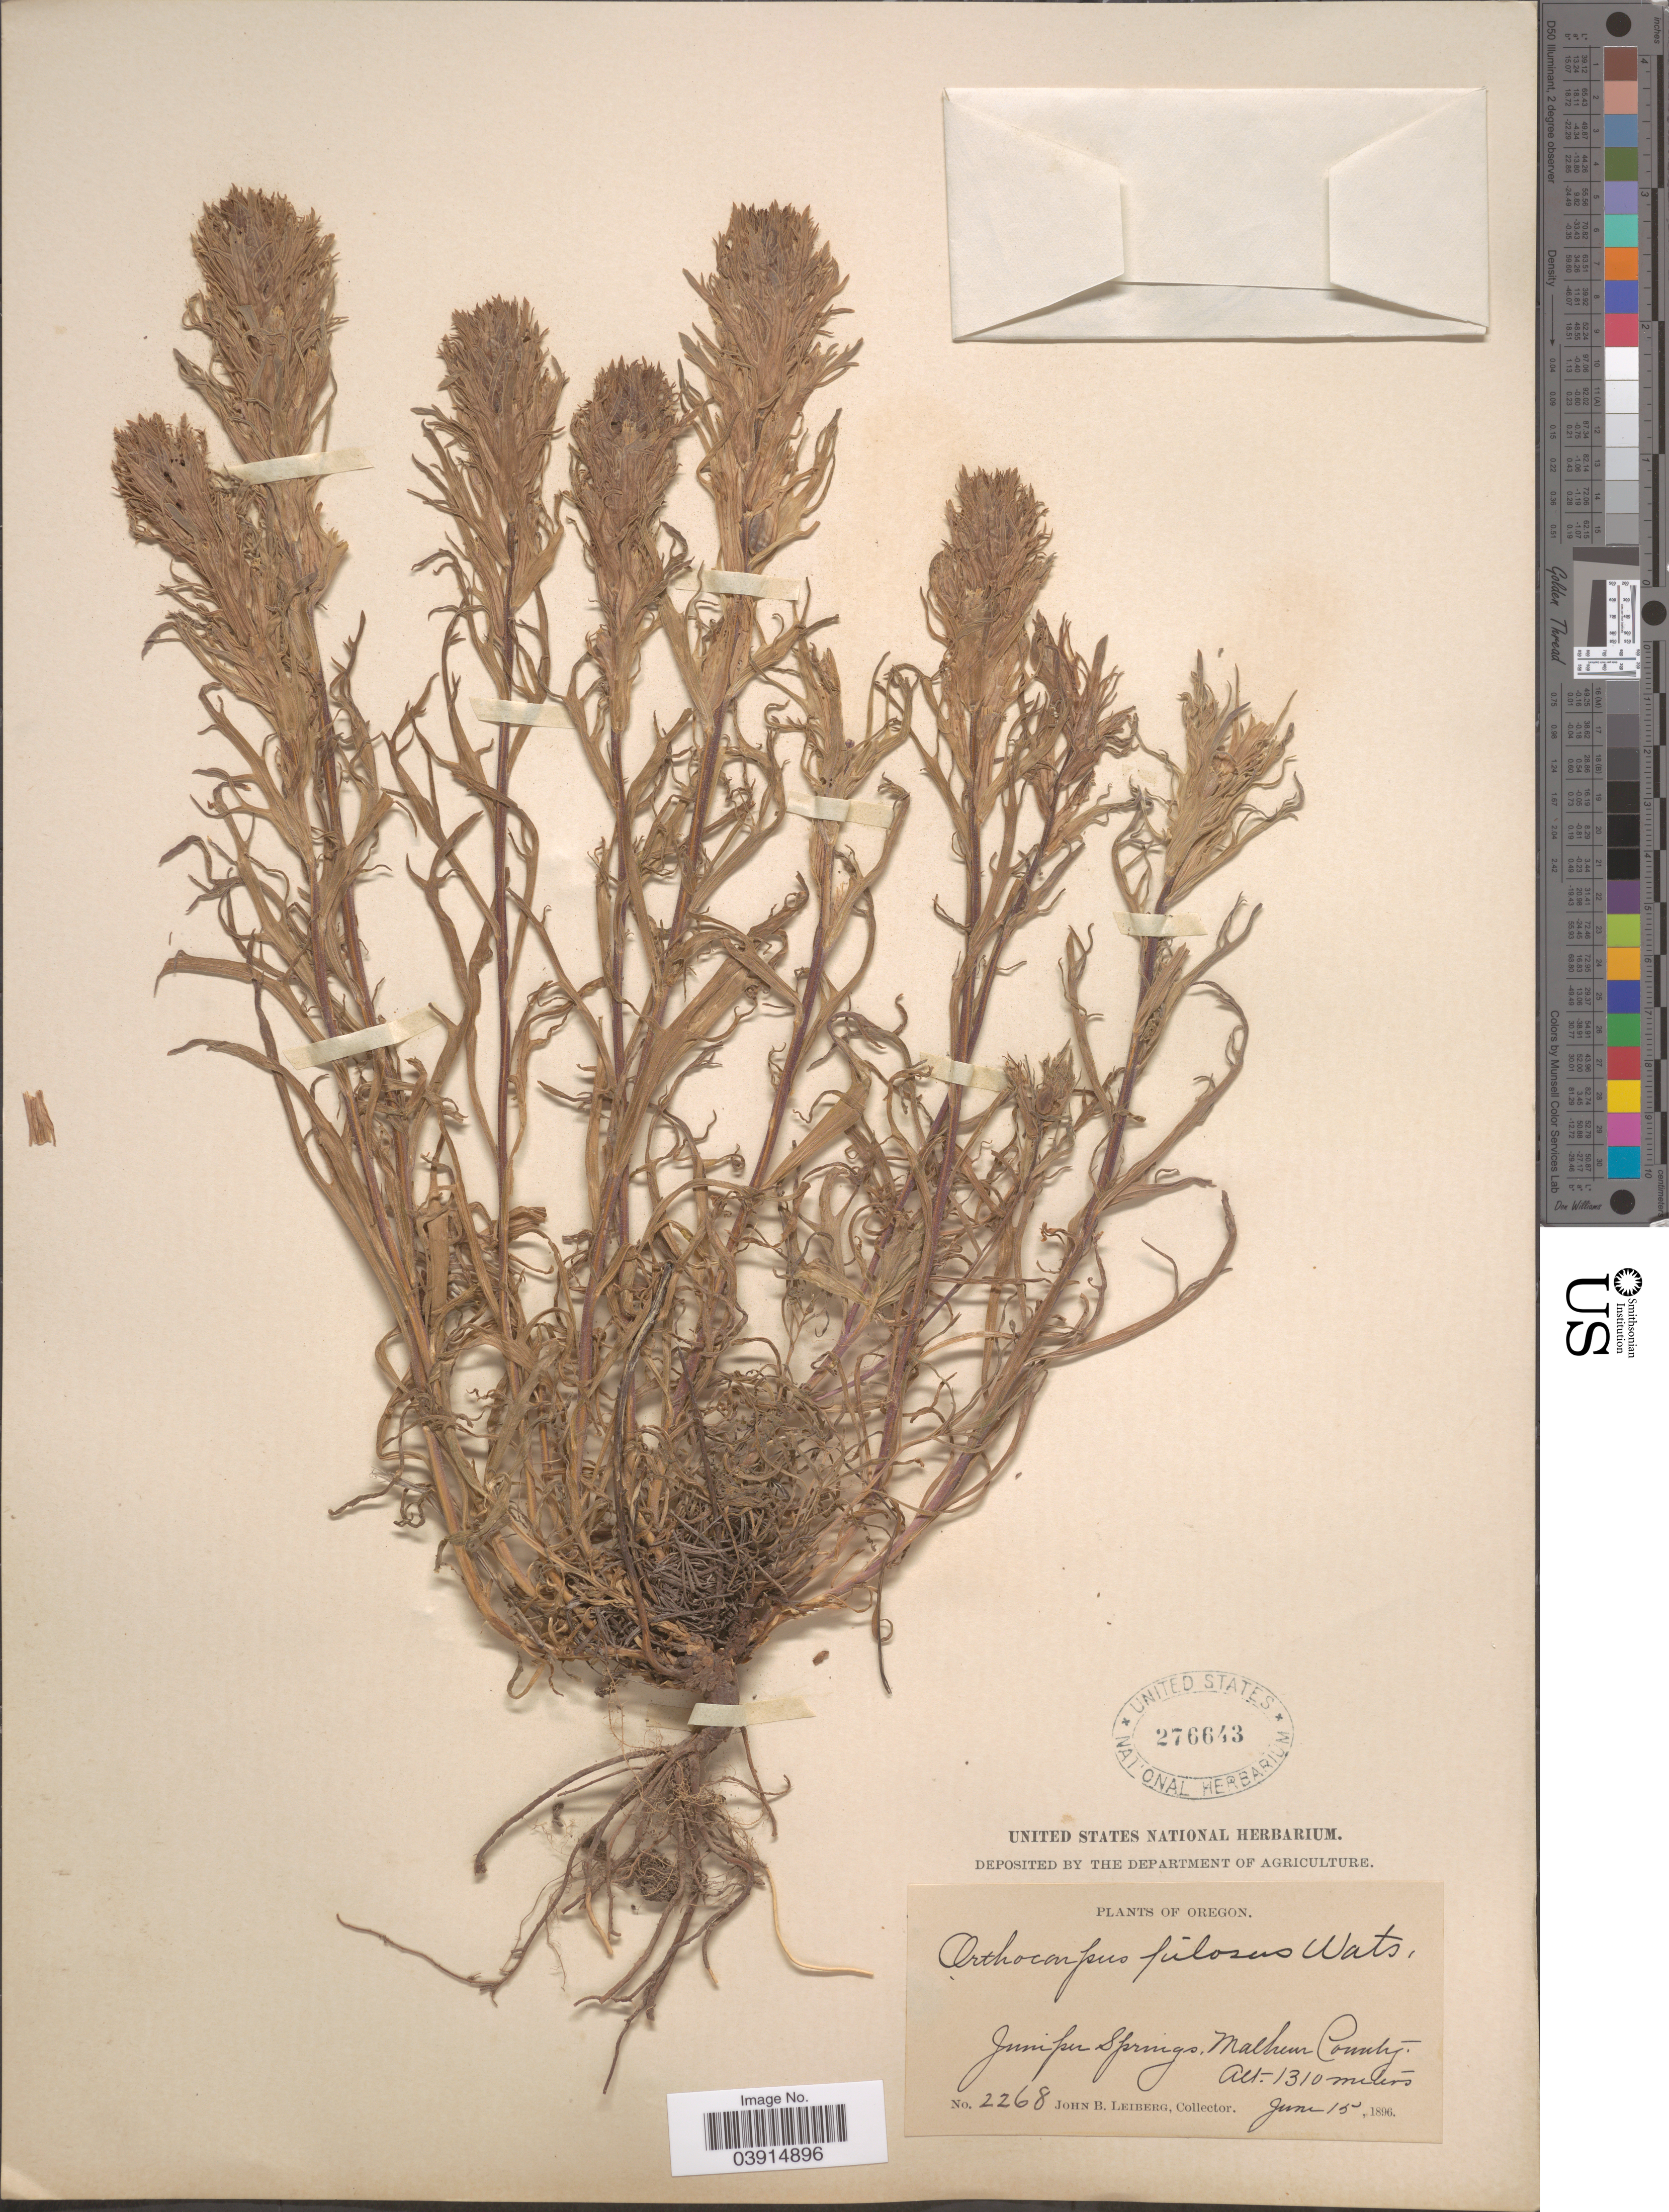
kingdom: Plantae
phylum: Tracheophyta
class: Magnoliopsida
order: Lamiales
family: Orobanchaceae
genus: Castilleja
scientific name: Castilleja sp.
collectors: J. B. Leiberg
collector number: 2268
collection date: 1896-06-15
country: United States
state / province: Oregon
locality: Juniper Springs, Malheur County.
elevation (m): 1310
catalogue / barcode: US 276643